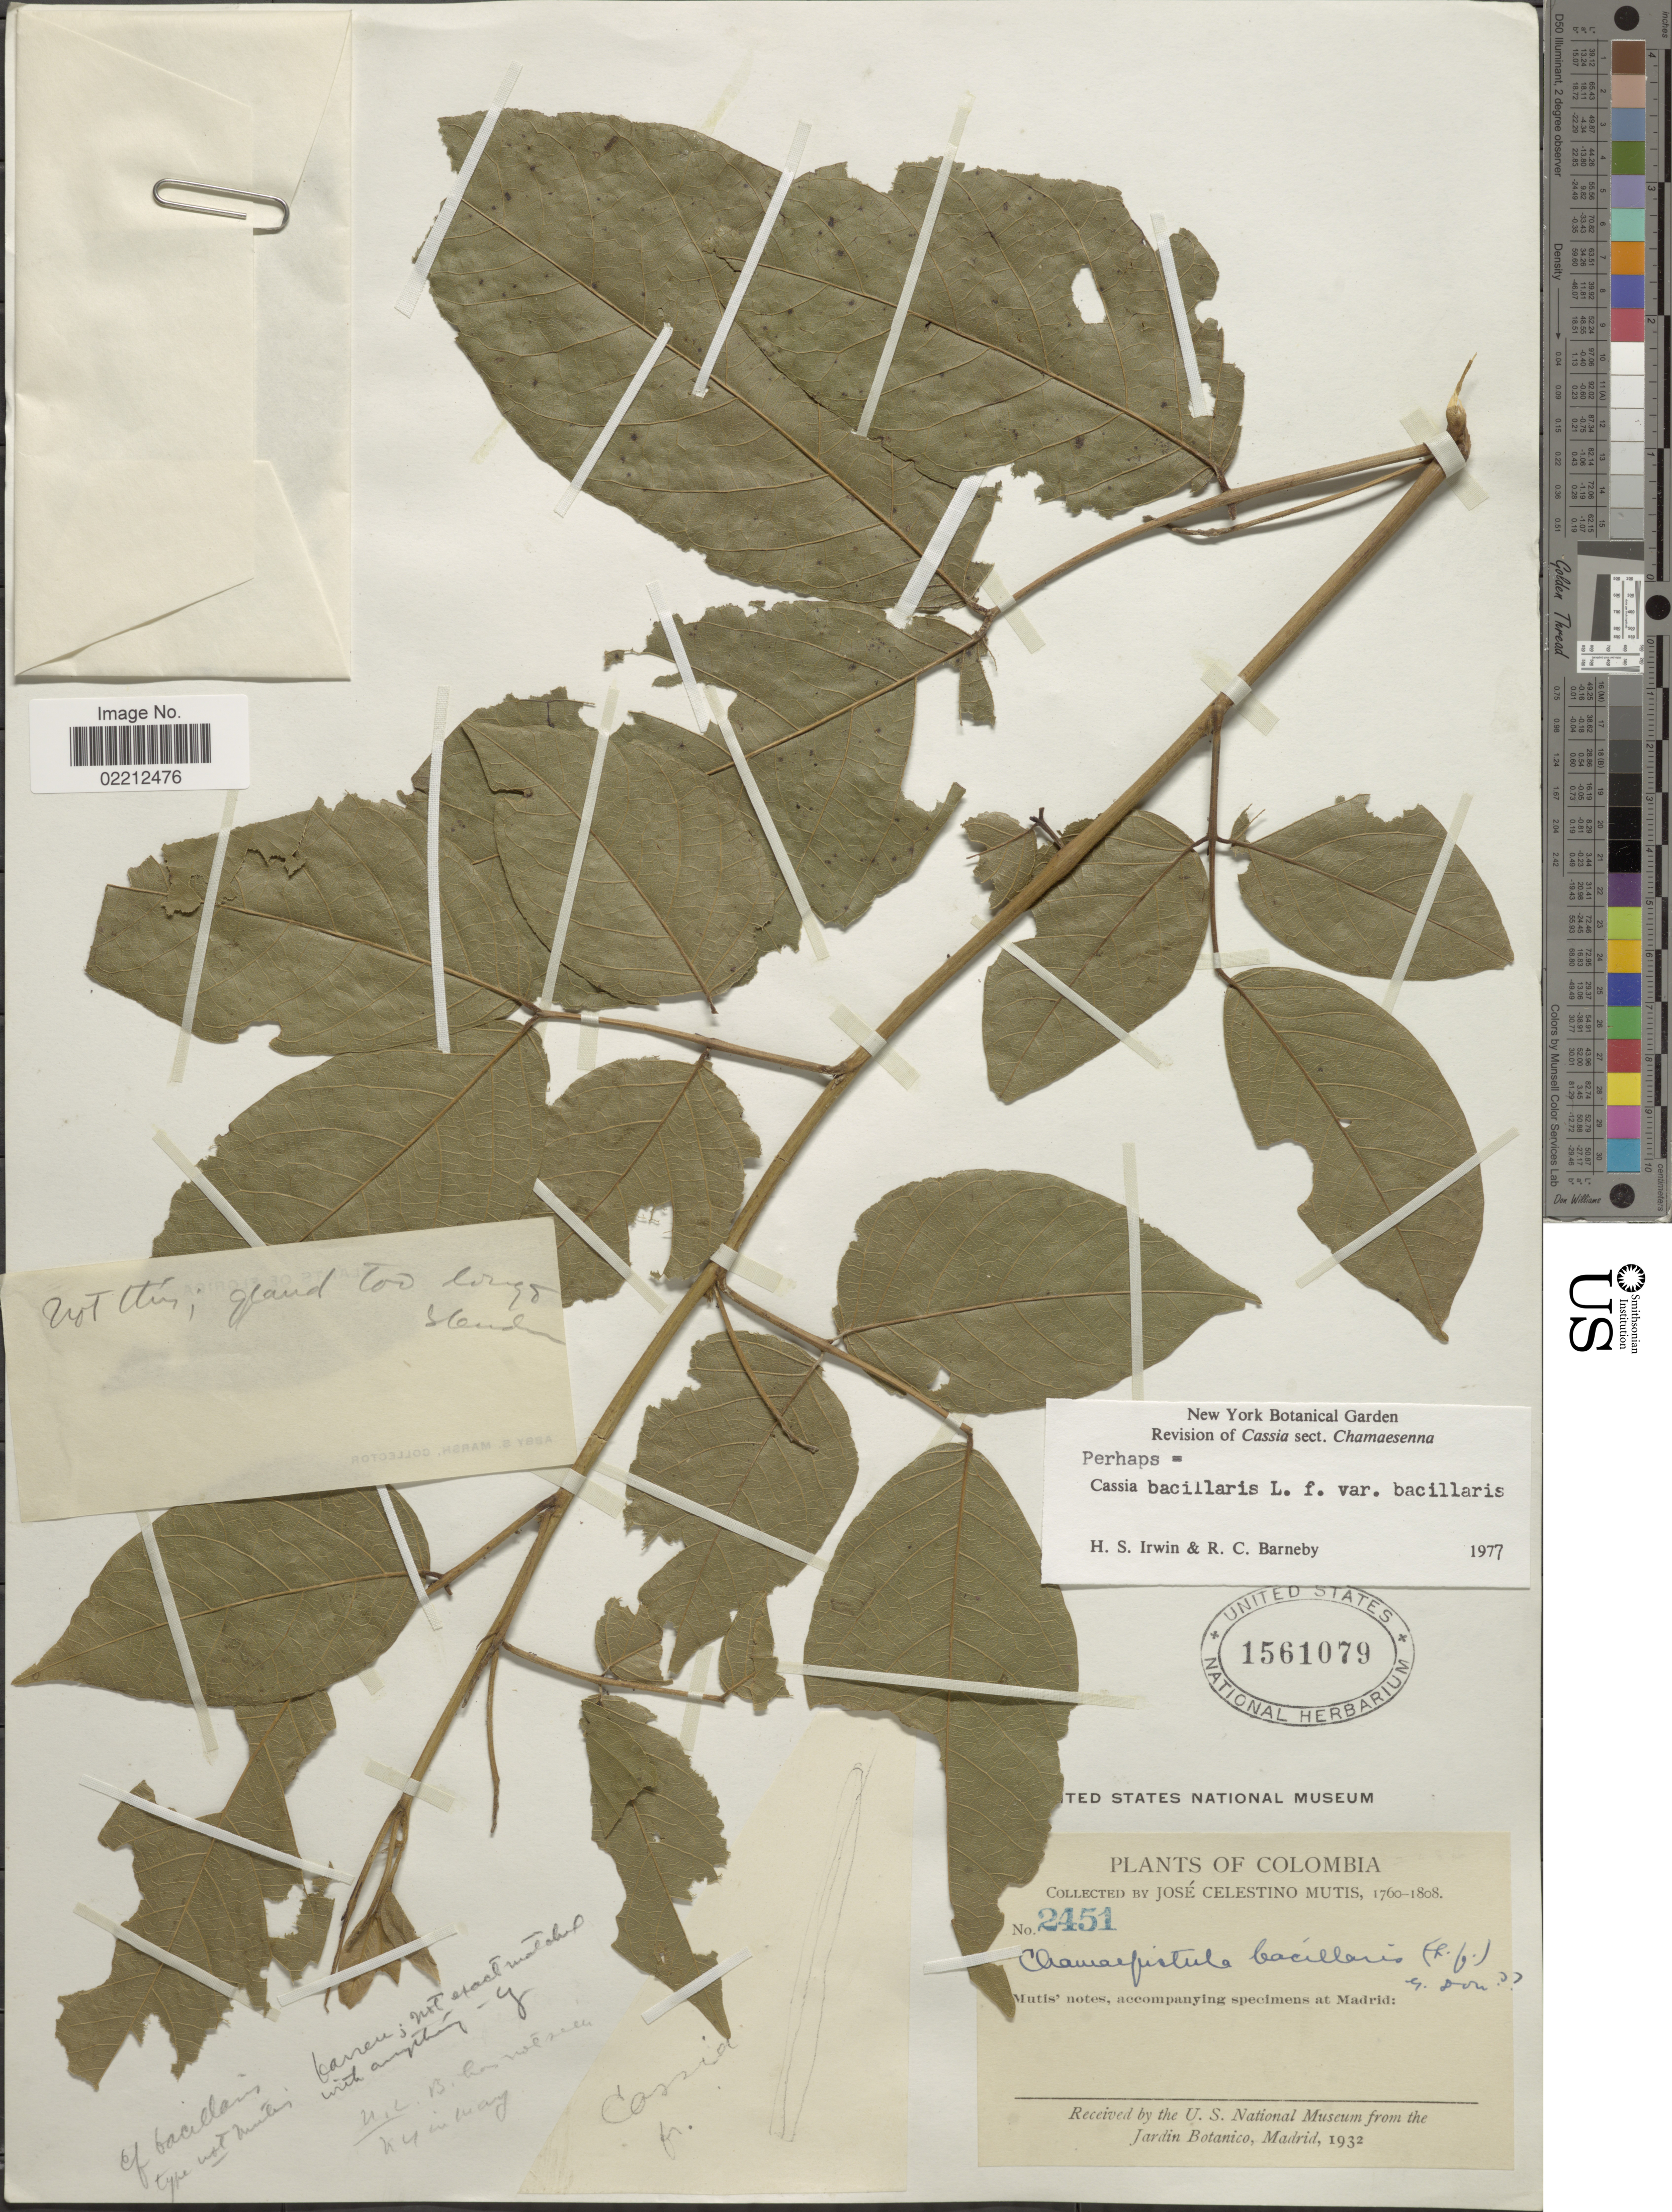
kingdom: Plantae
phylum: Tracheophyta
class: Magnoliopsida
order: Fabales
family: Fabaceae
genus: Senna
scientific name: Senna bacillaris var. bacillaris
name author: (L. f.) H.S. Irwin & Barneby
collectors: J. C. B. Mutis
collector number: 2451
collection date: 1760/1808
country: Colombia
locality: Colombia.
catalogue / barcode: US 1561079